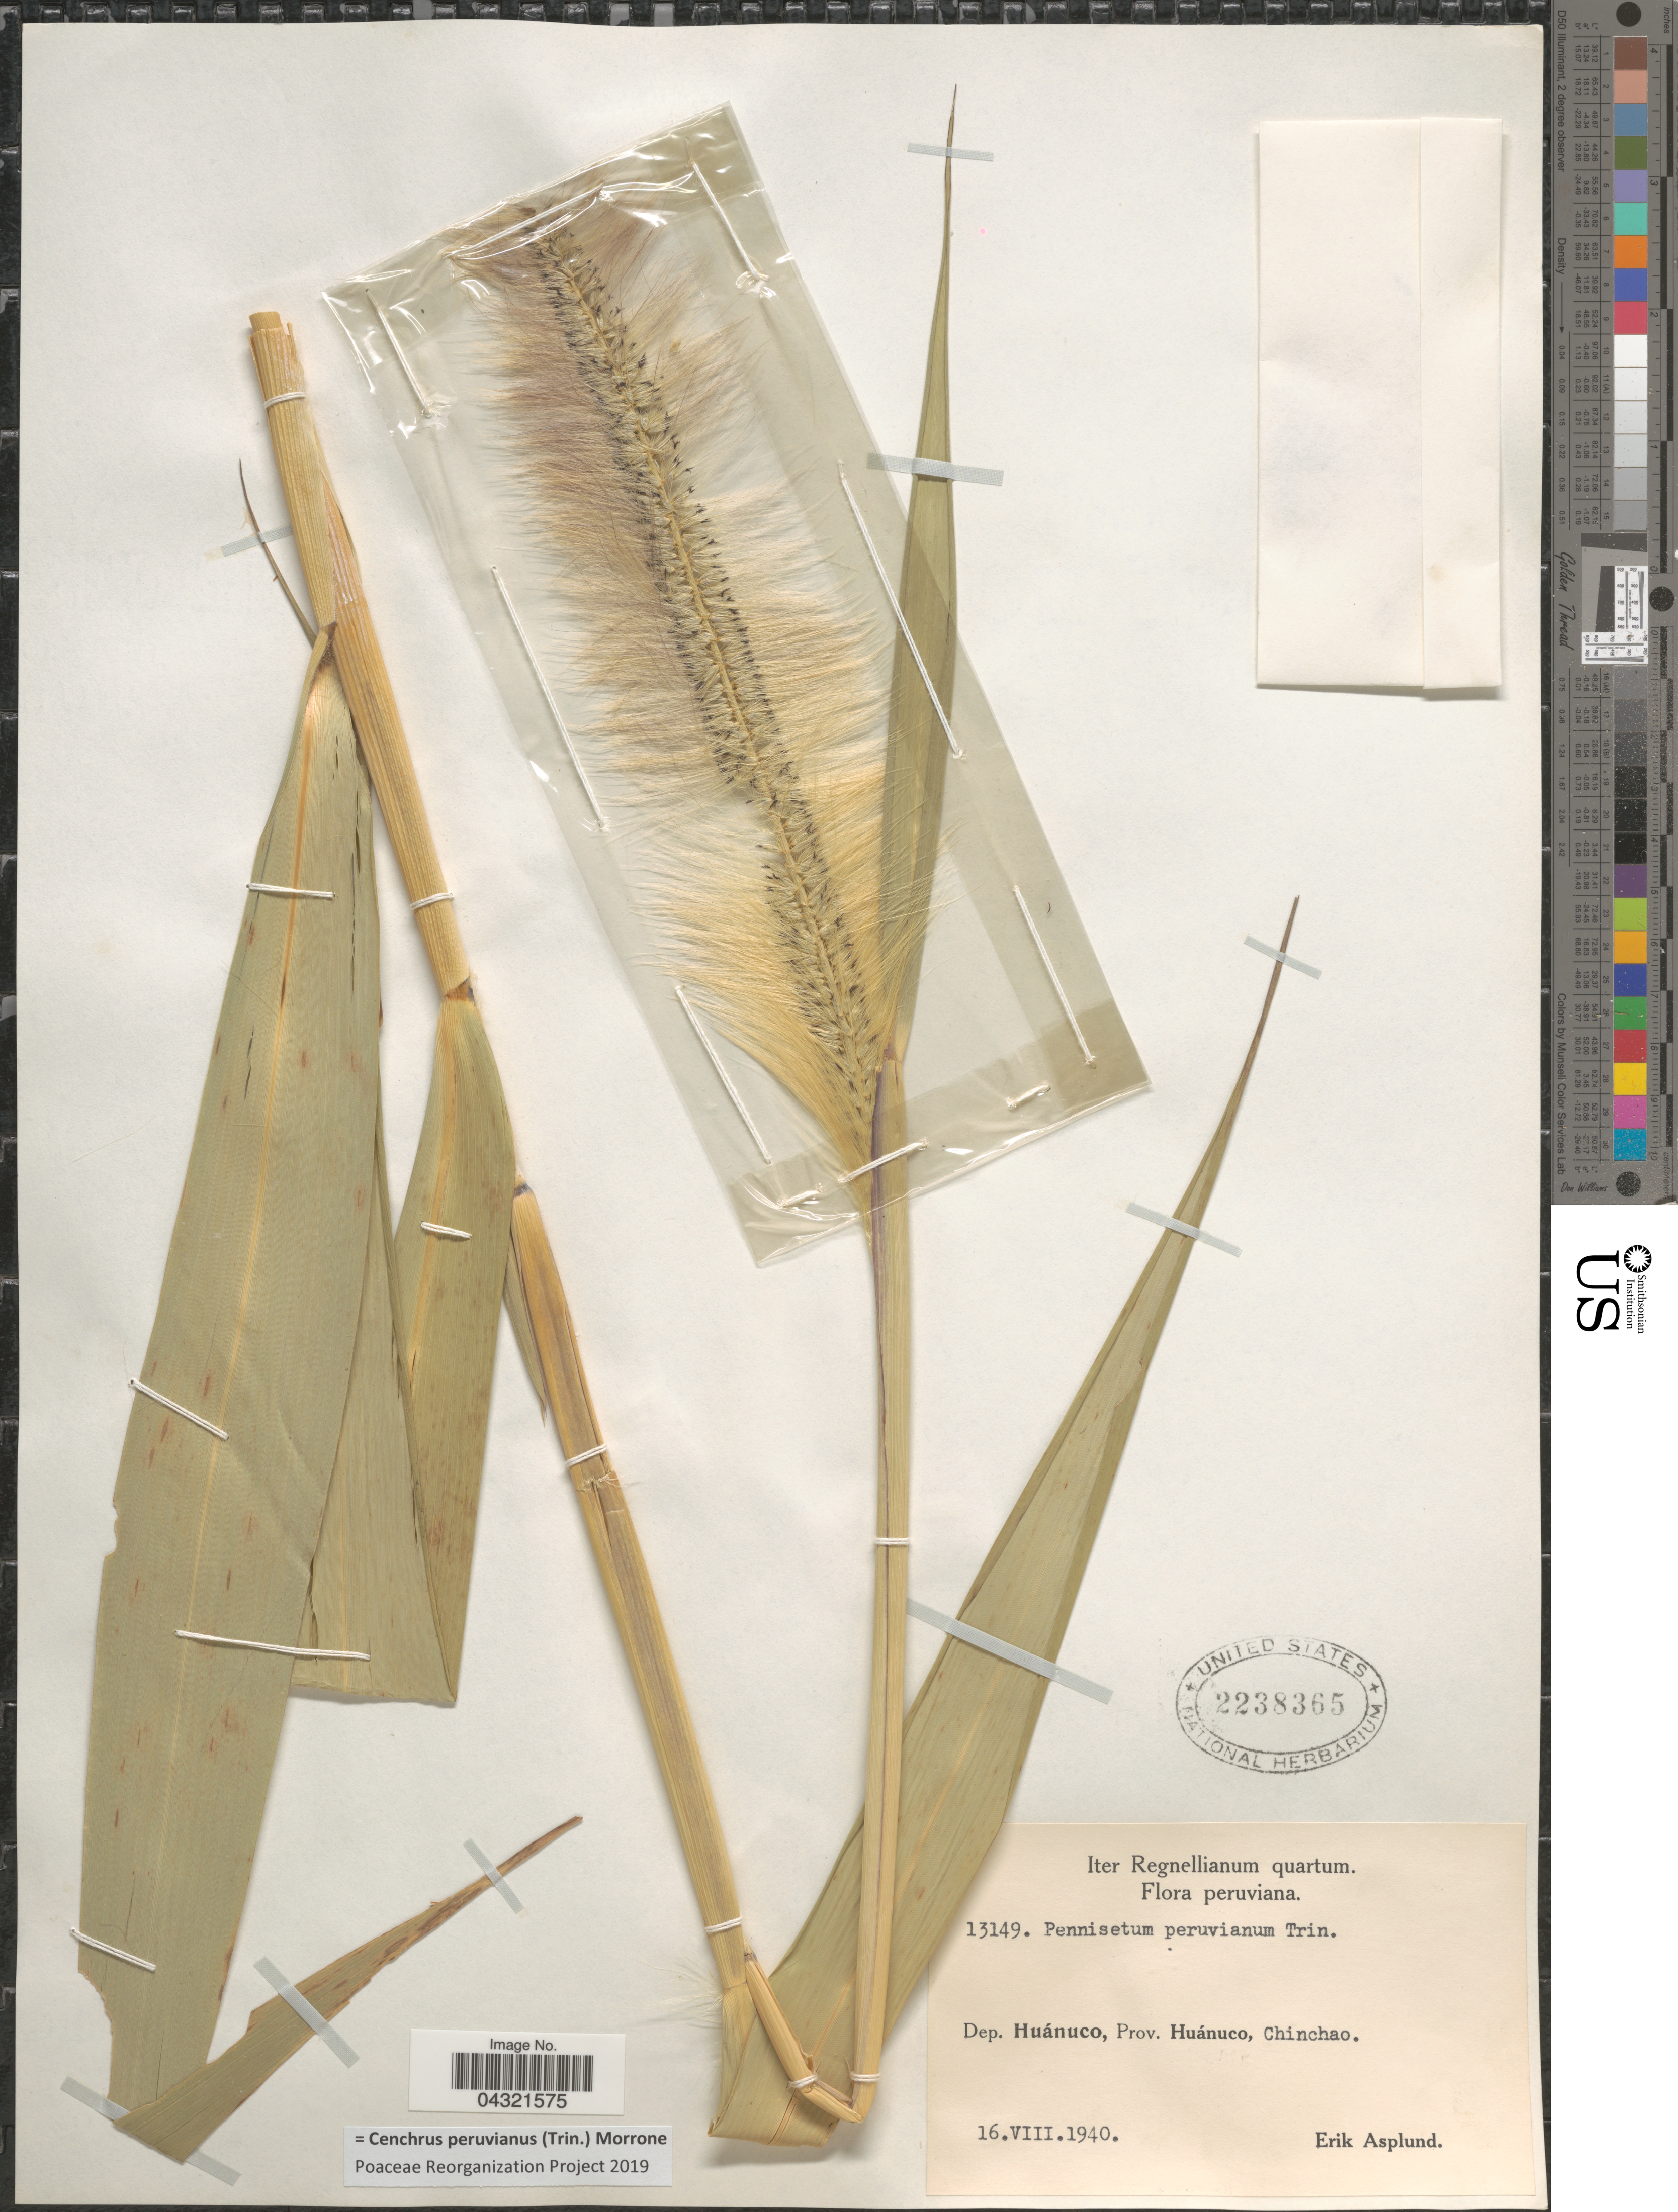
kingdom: Plantae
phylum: Tracheophyta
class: Liliopsida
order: Poales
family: Poaceae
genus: Cenchrus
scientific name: Cenchrus peruvianus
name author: (Trin.) Morrone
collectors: E. Asplund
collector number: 13149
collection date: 1940-08-16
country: Peru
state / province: Huánuco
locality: Iter Regnellianum quartum. Peruviana. Dep. Huánuco, Chinchao.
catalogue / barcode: US 2238365